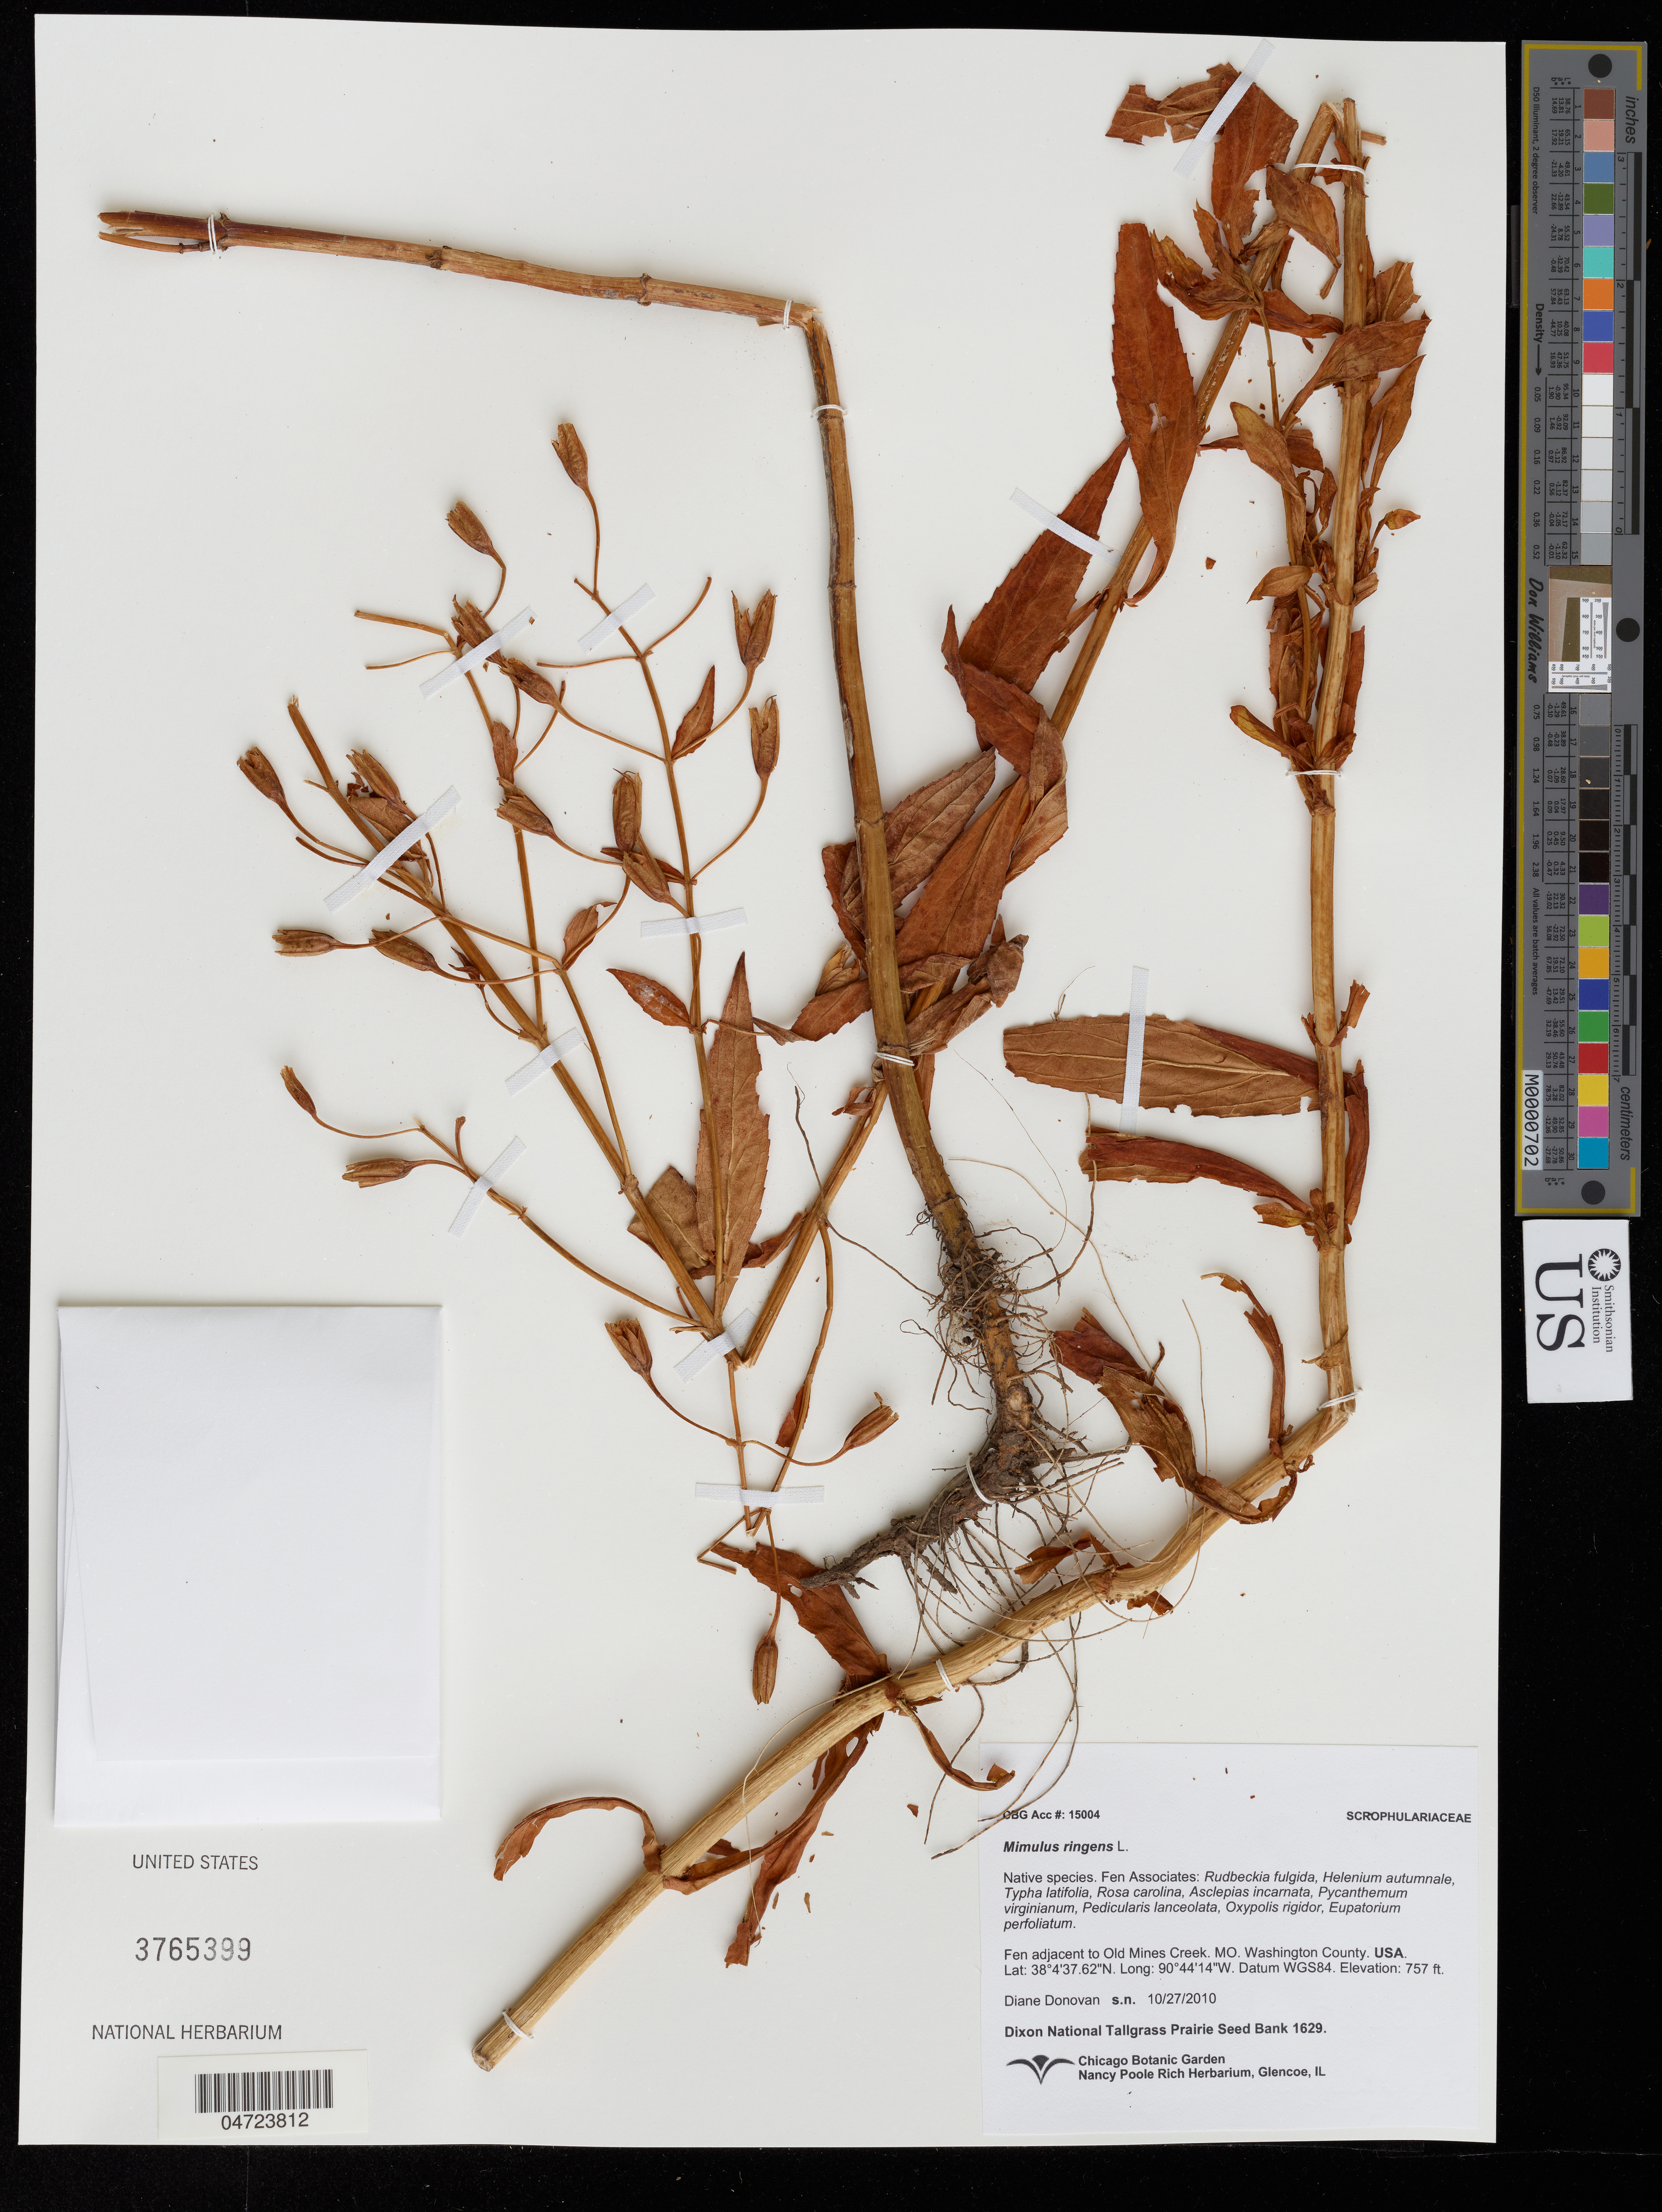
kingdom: Plantae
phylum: Tracheophyta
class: Magnoliopsida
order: Lamiales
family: Phrymaceae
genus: Mimulus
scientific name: Mimulus ringens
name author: L.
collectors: D. Donovan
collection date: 2010-10-27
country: United States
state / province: Missouri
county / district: Washington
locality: Fen adjacent to Old Mines Creek. Washington County.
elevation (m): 231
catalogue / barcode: US 3765399